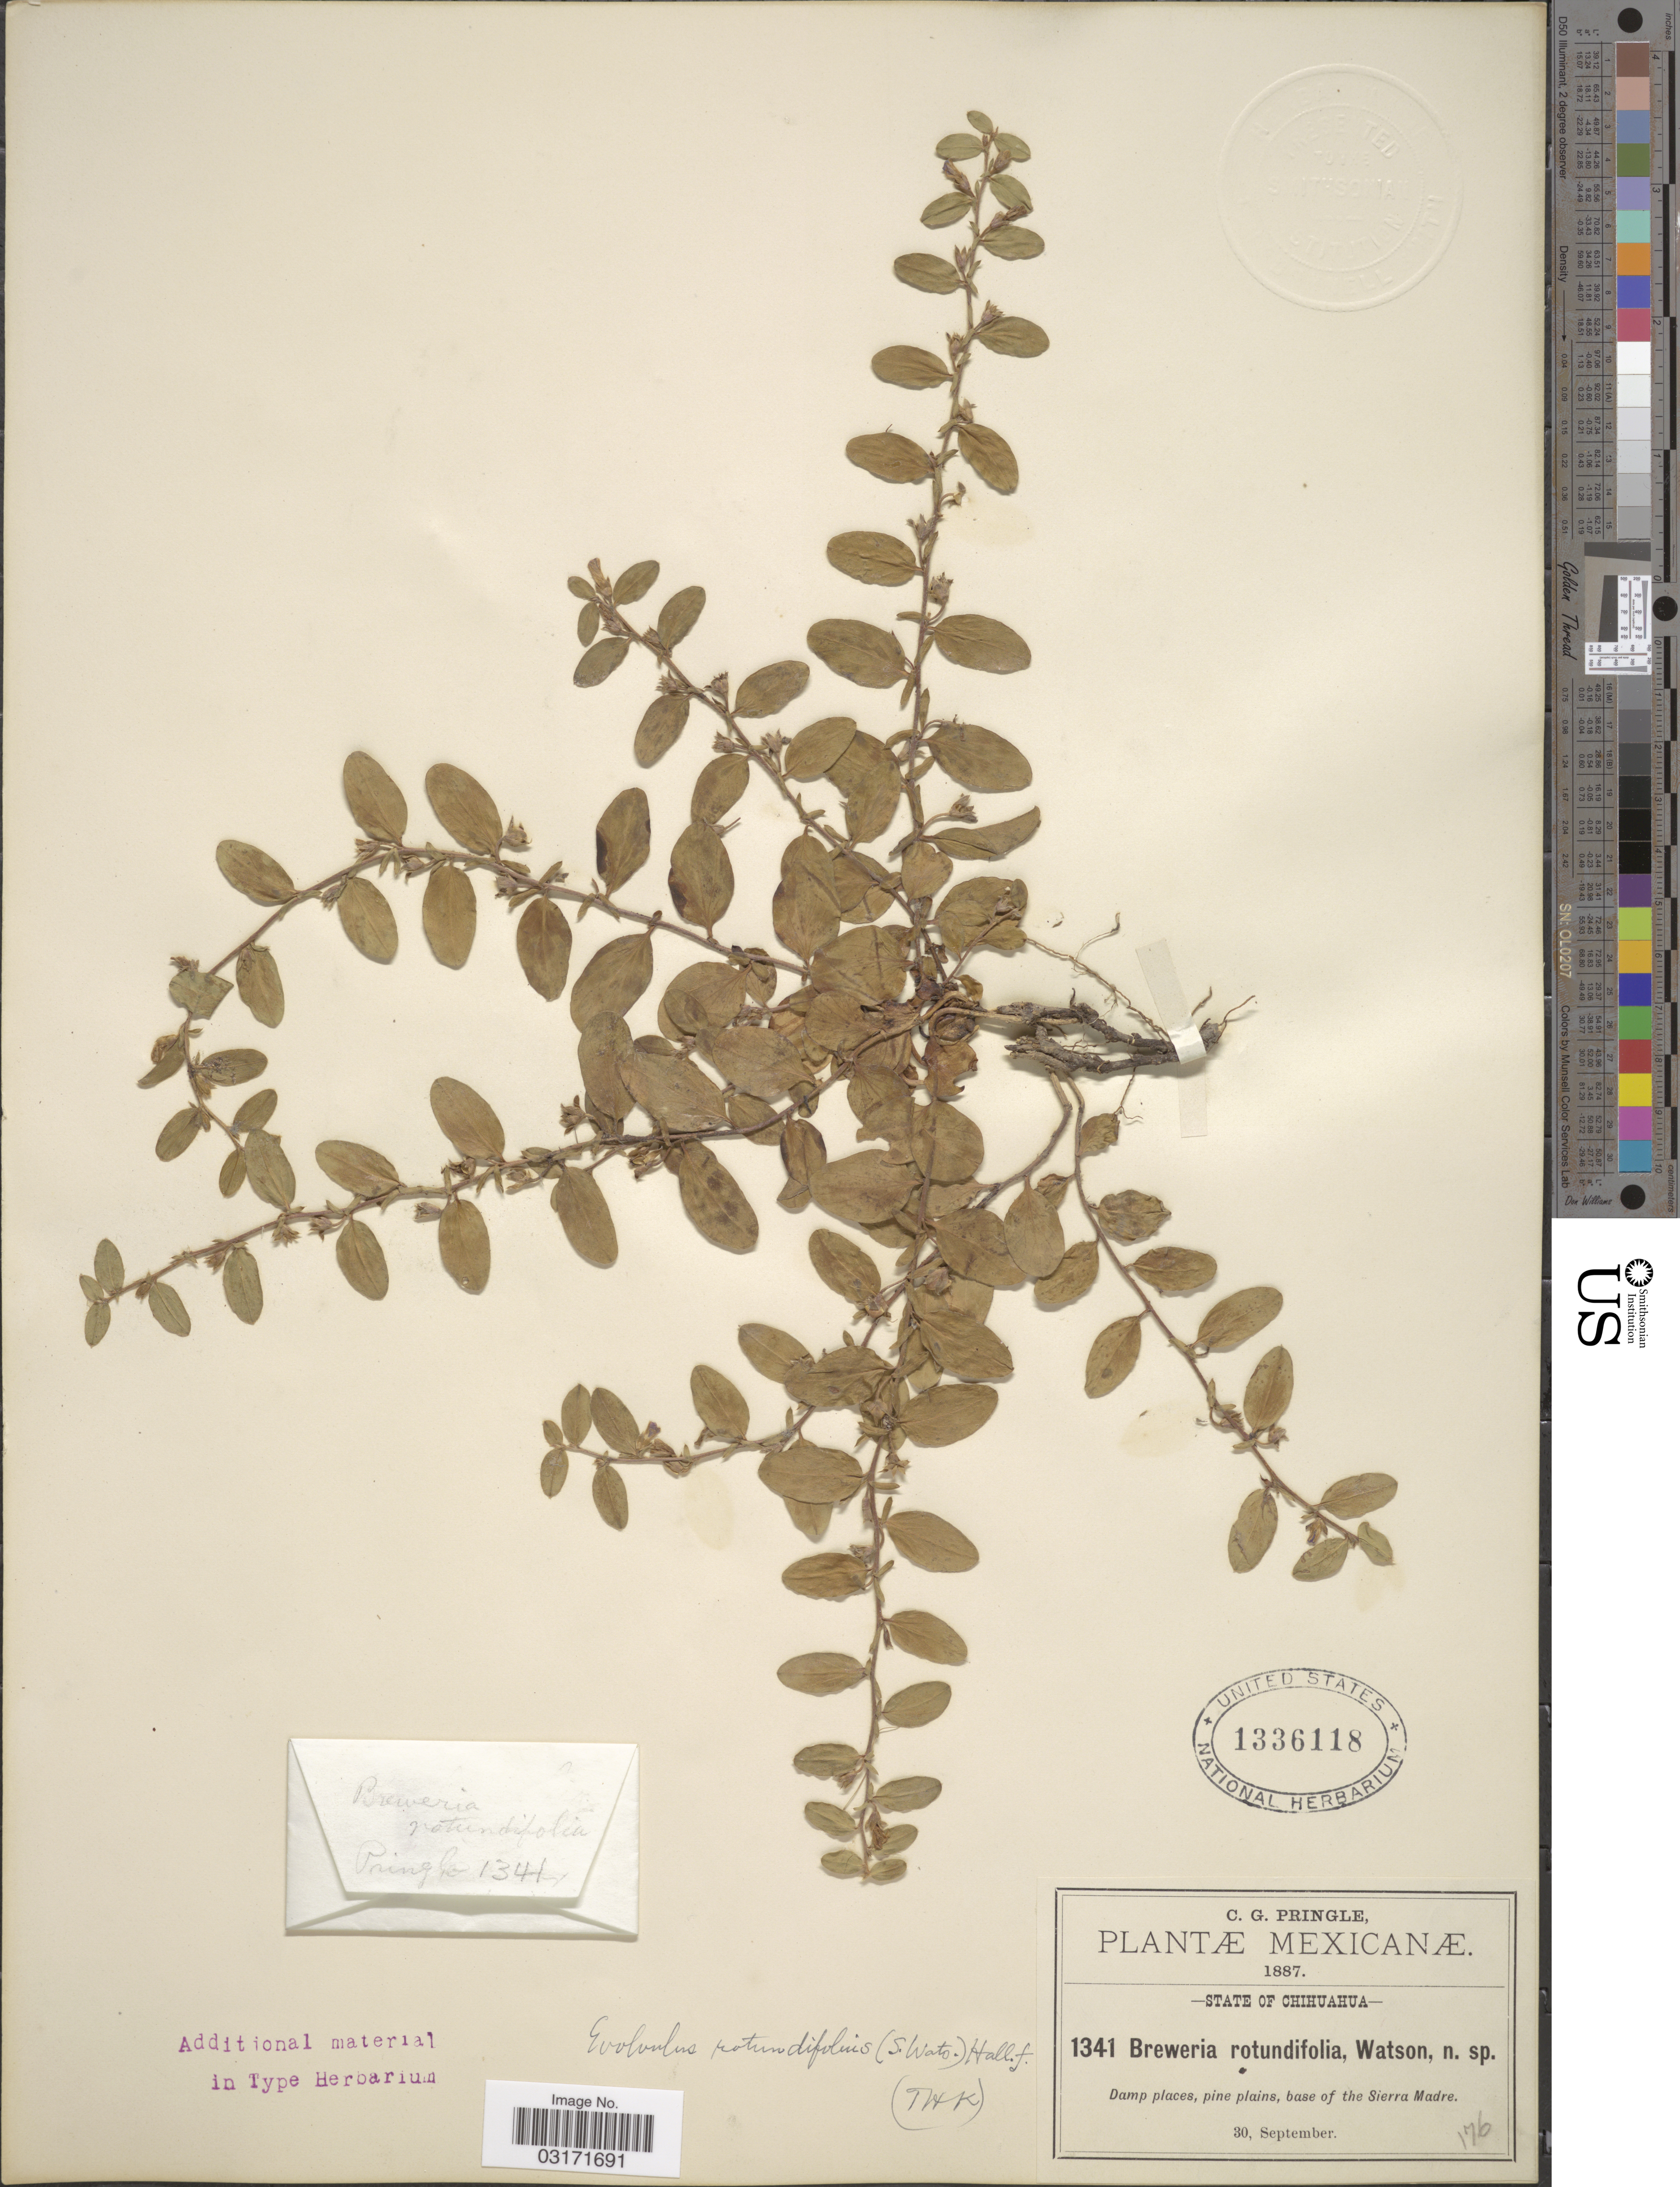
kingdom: Plantae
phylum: Tracheophyta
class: Magnoliopsida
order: Solanales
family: Convolvulaceae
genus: Evolvulus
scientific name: Evolvulus rotundifolius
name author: (S. Watson) Hallier f.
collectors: C. G. Pringle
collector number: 1341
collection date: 1887-09-30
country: Mexico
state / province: Chihuahua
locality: Damp places, pine plains, base of the Sierra Madre.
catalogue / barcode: US 1336118